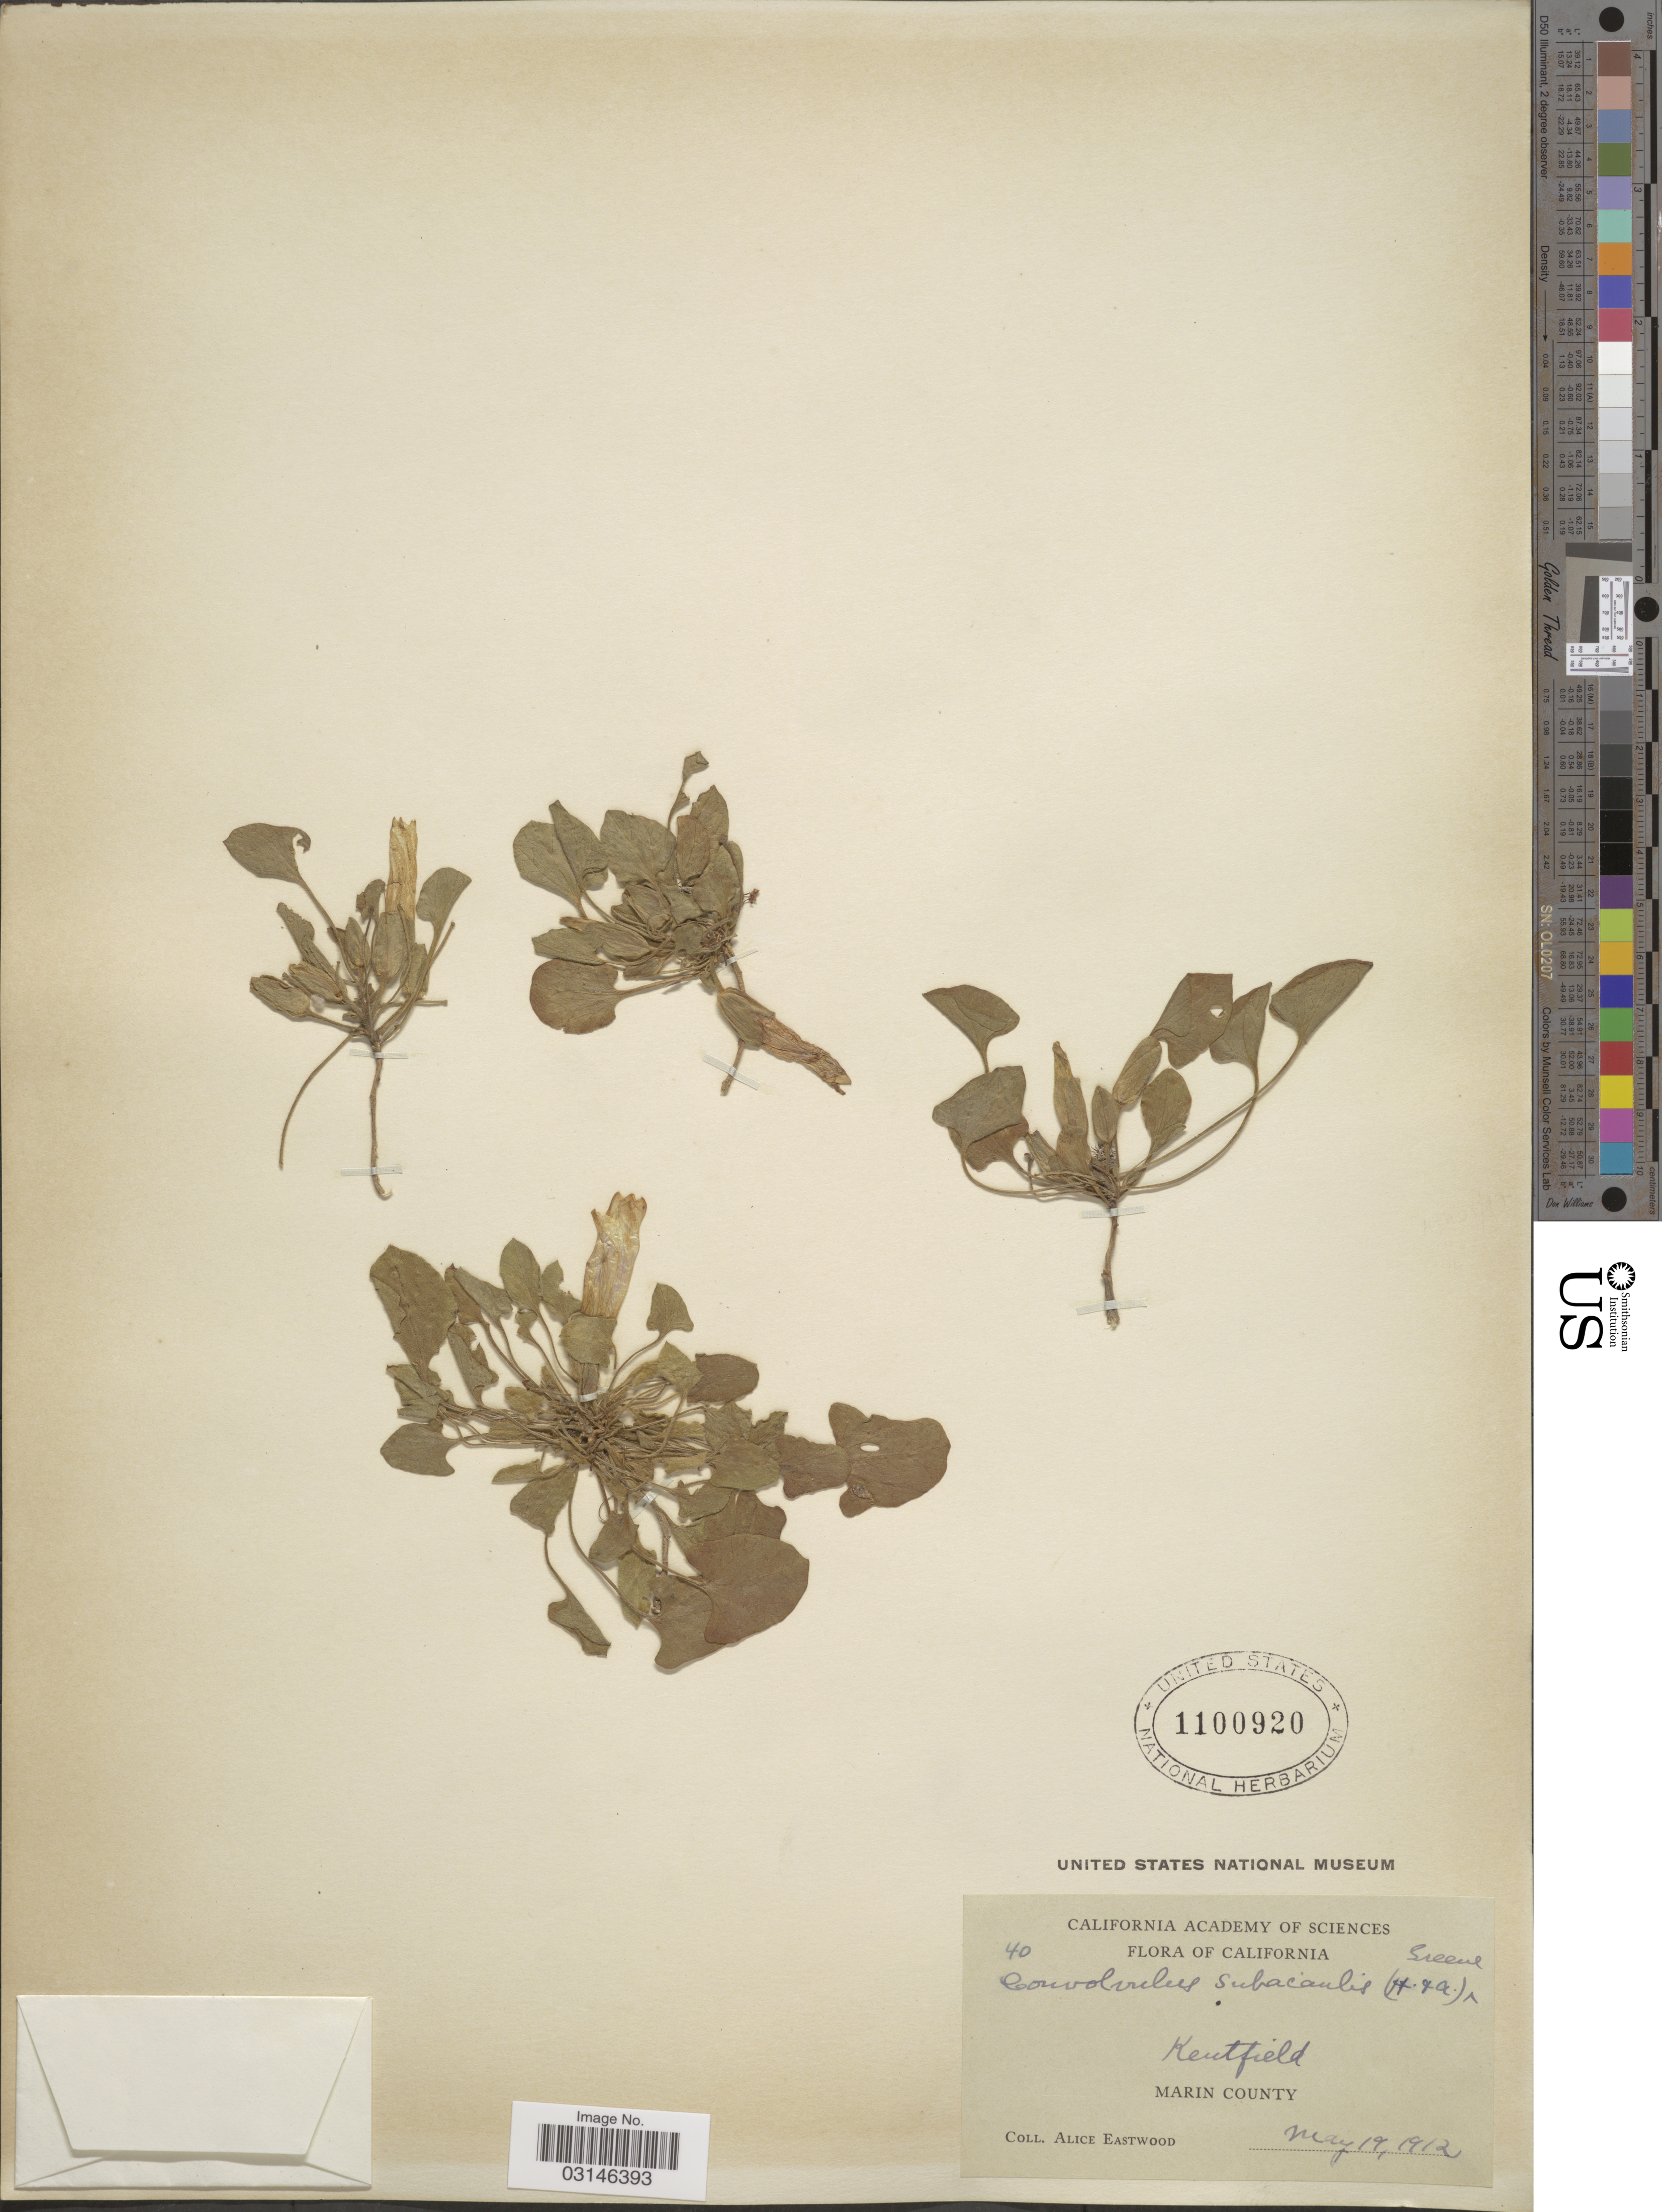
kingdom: Plantae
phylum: Tracheophyta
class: Magnoliopsida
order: Solanales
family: Convolvulaceae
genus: Calystegia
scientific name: Calystegia subacaulis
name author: Hook. & Arn.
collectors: A. Eastwood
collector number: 40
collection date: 1912-05-19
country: United States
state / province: California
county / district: Marin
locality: Kentfield, Marin County.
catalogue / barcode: US 1100920